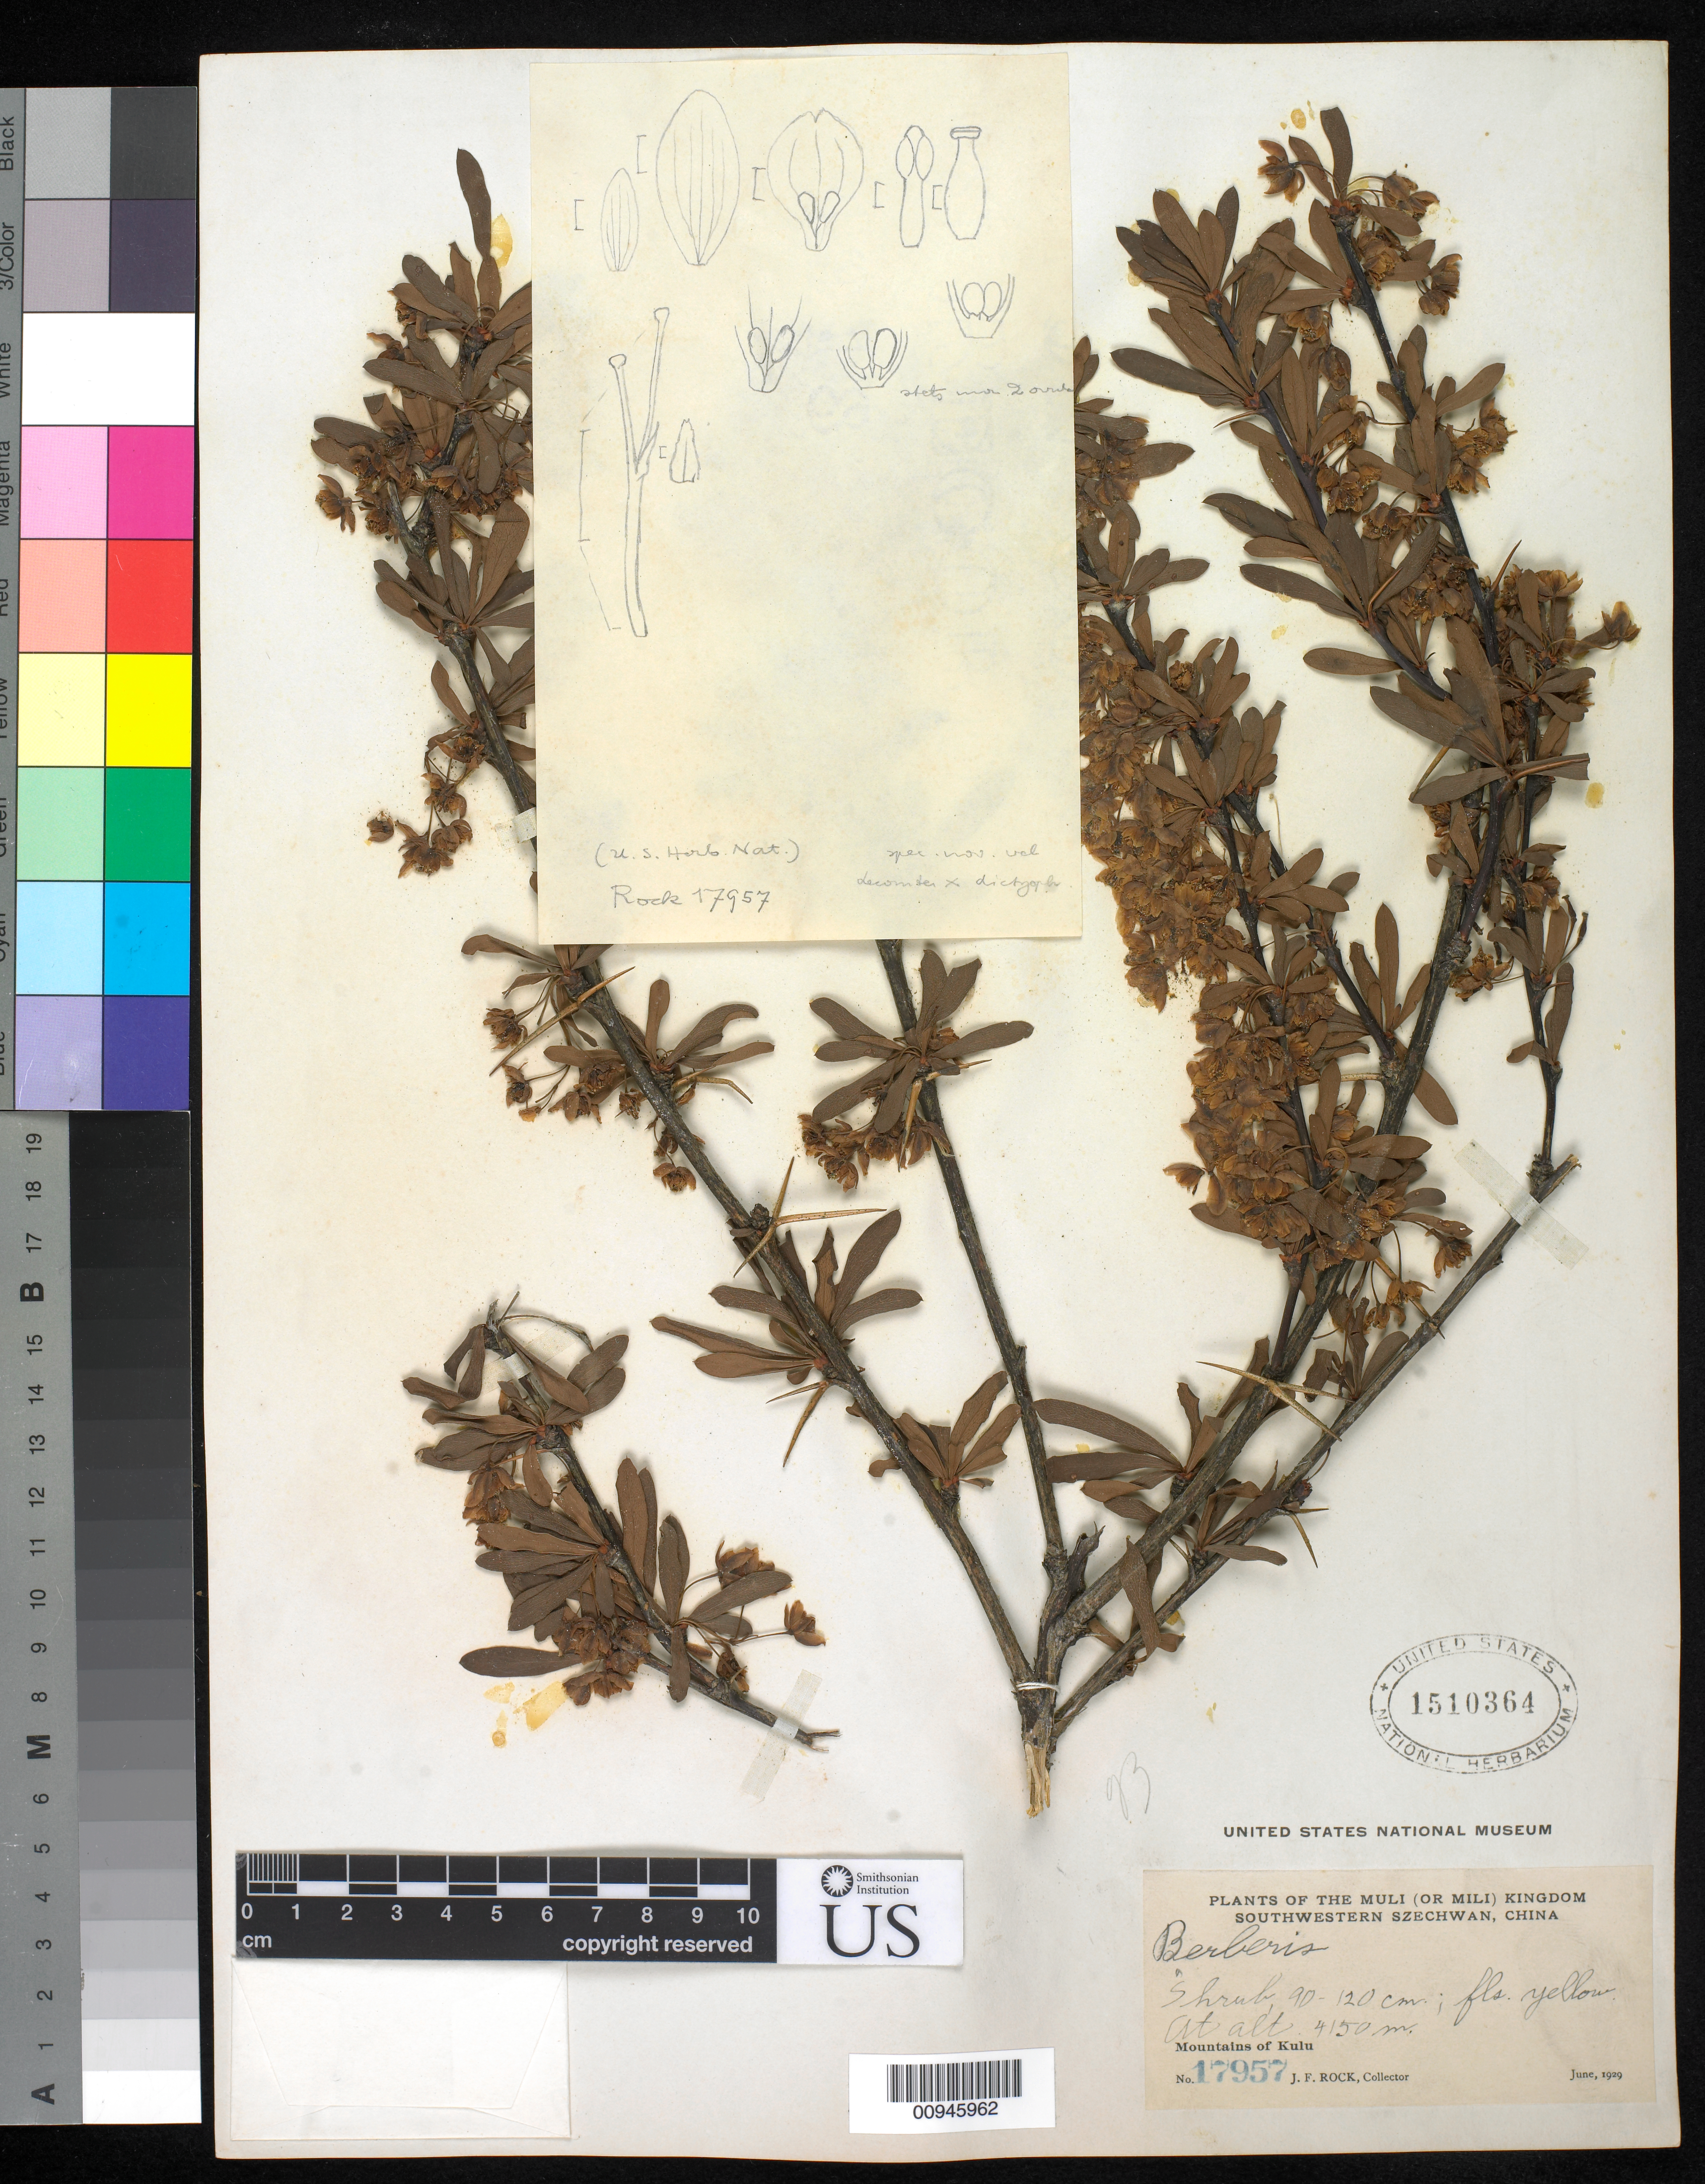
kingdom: Plantae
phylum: Tracheophyta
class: Magnoliopsida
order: Ranunculales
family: Berberidaceae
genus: Berberis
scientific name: Berberis sp.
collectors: J. F. Rock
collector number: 17957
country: China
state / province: Sichuan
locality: Mountains of Kulu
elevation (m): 4150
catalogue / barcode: US 1510364